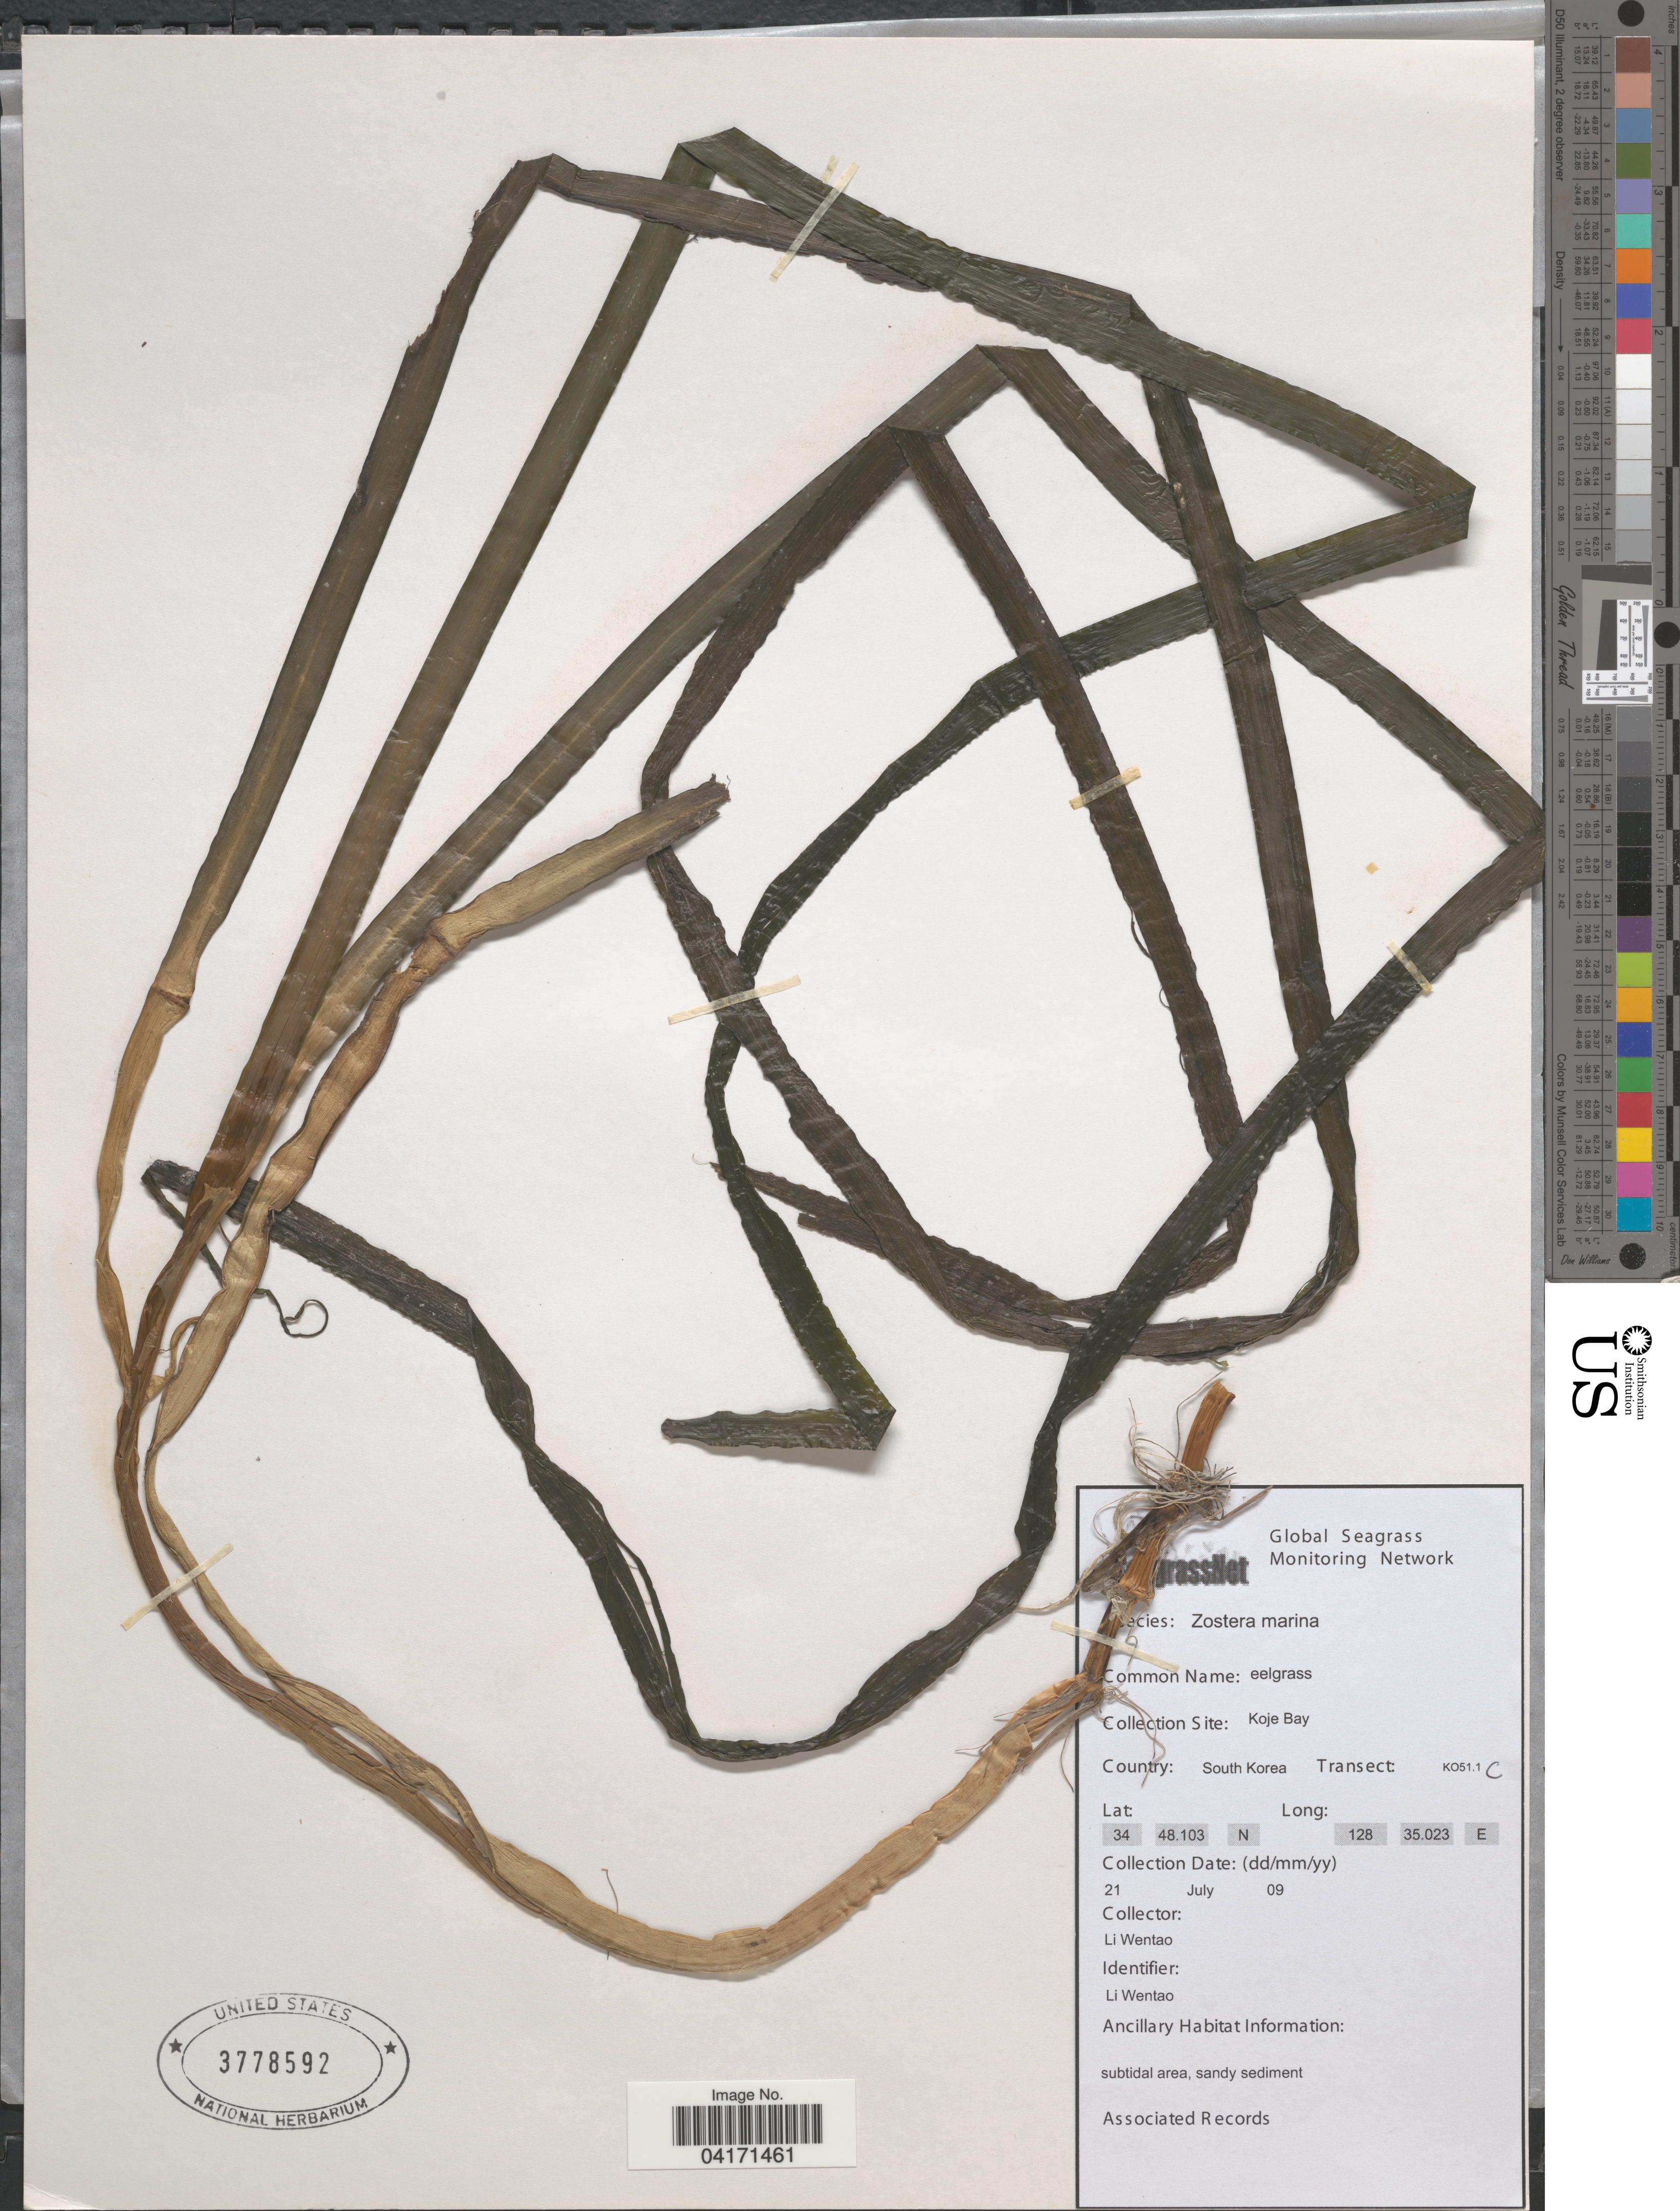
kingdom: Plantae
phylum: Tracheophyta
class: Liliopsida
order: Alismatales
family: Zosteraceae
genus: Zostera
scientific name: Zostera marina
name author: L.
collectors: L. Wentao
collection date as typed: Transcribed d/m/y: 21/7/9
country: South Korea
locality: Koje Bay. Transect: KO51.1 C.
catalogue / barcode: US 3778592